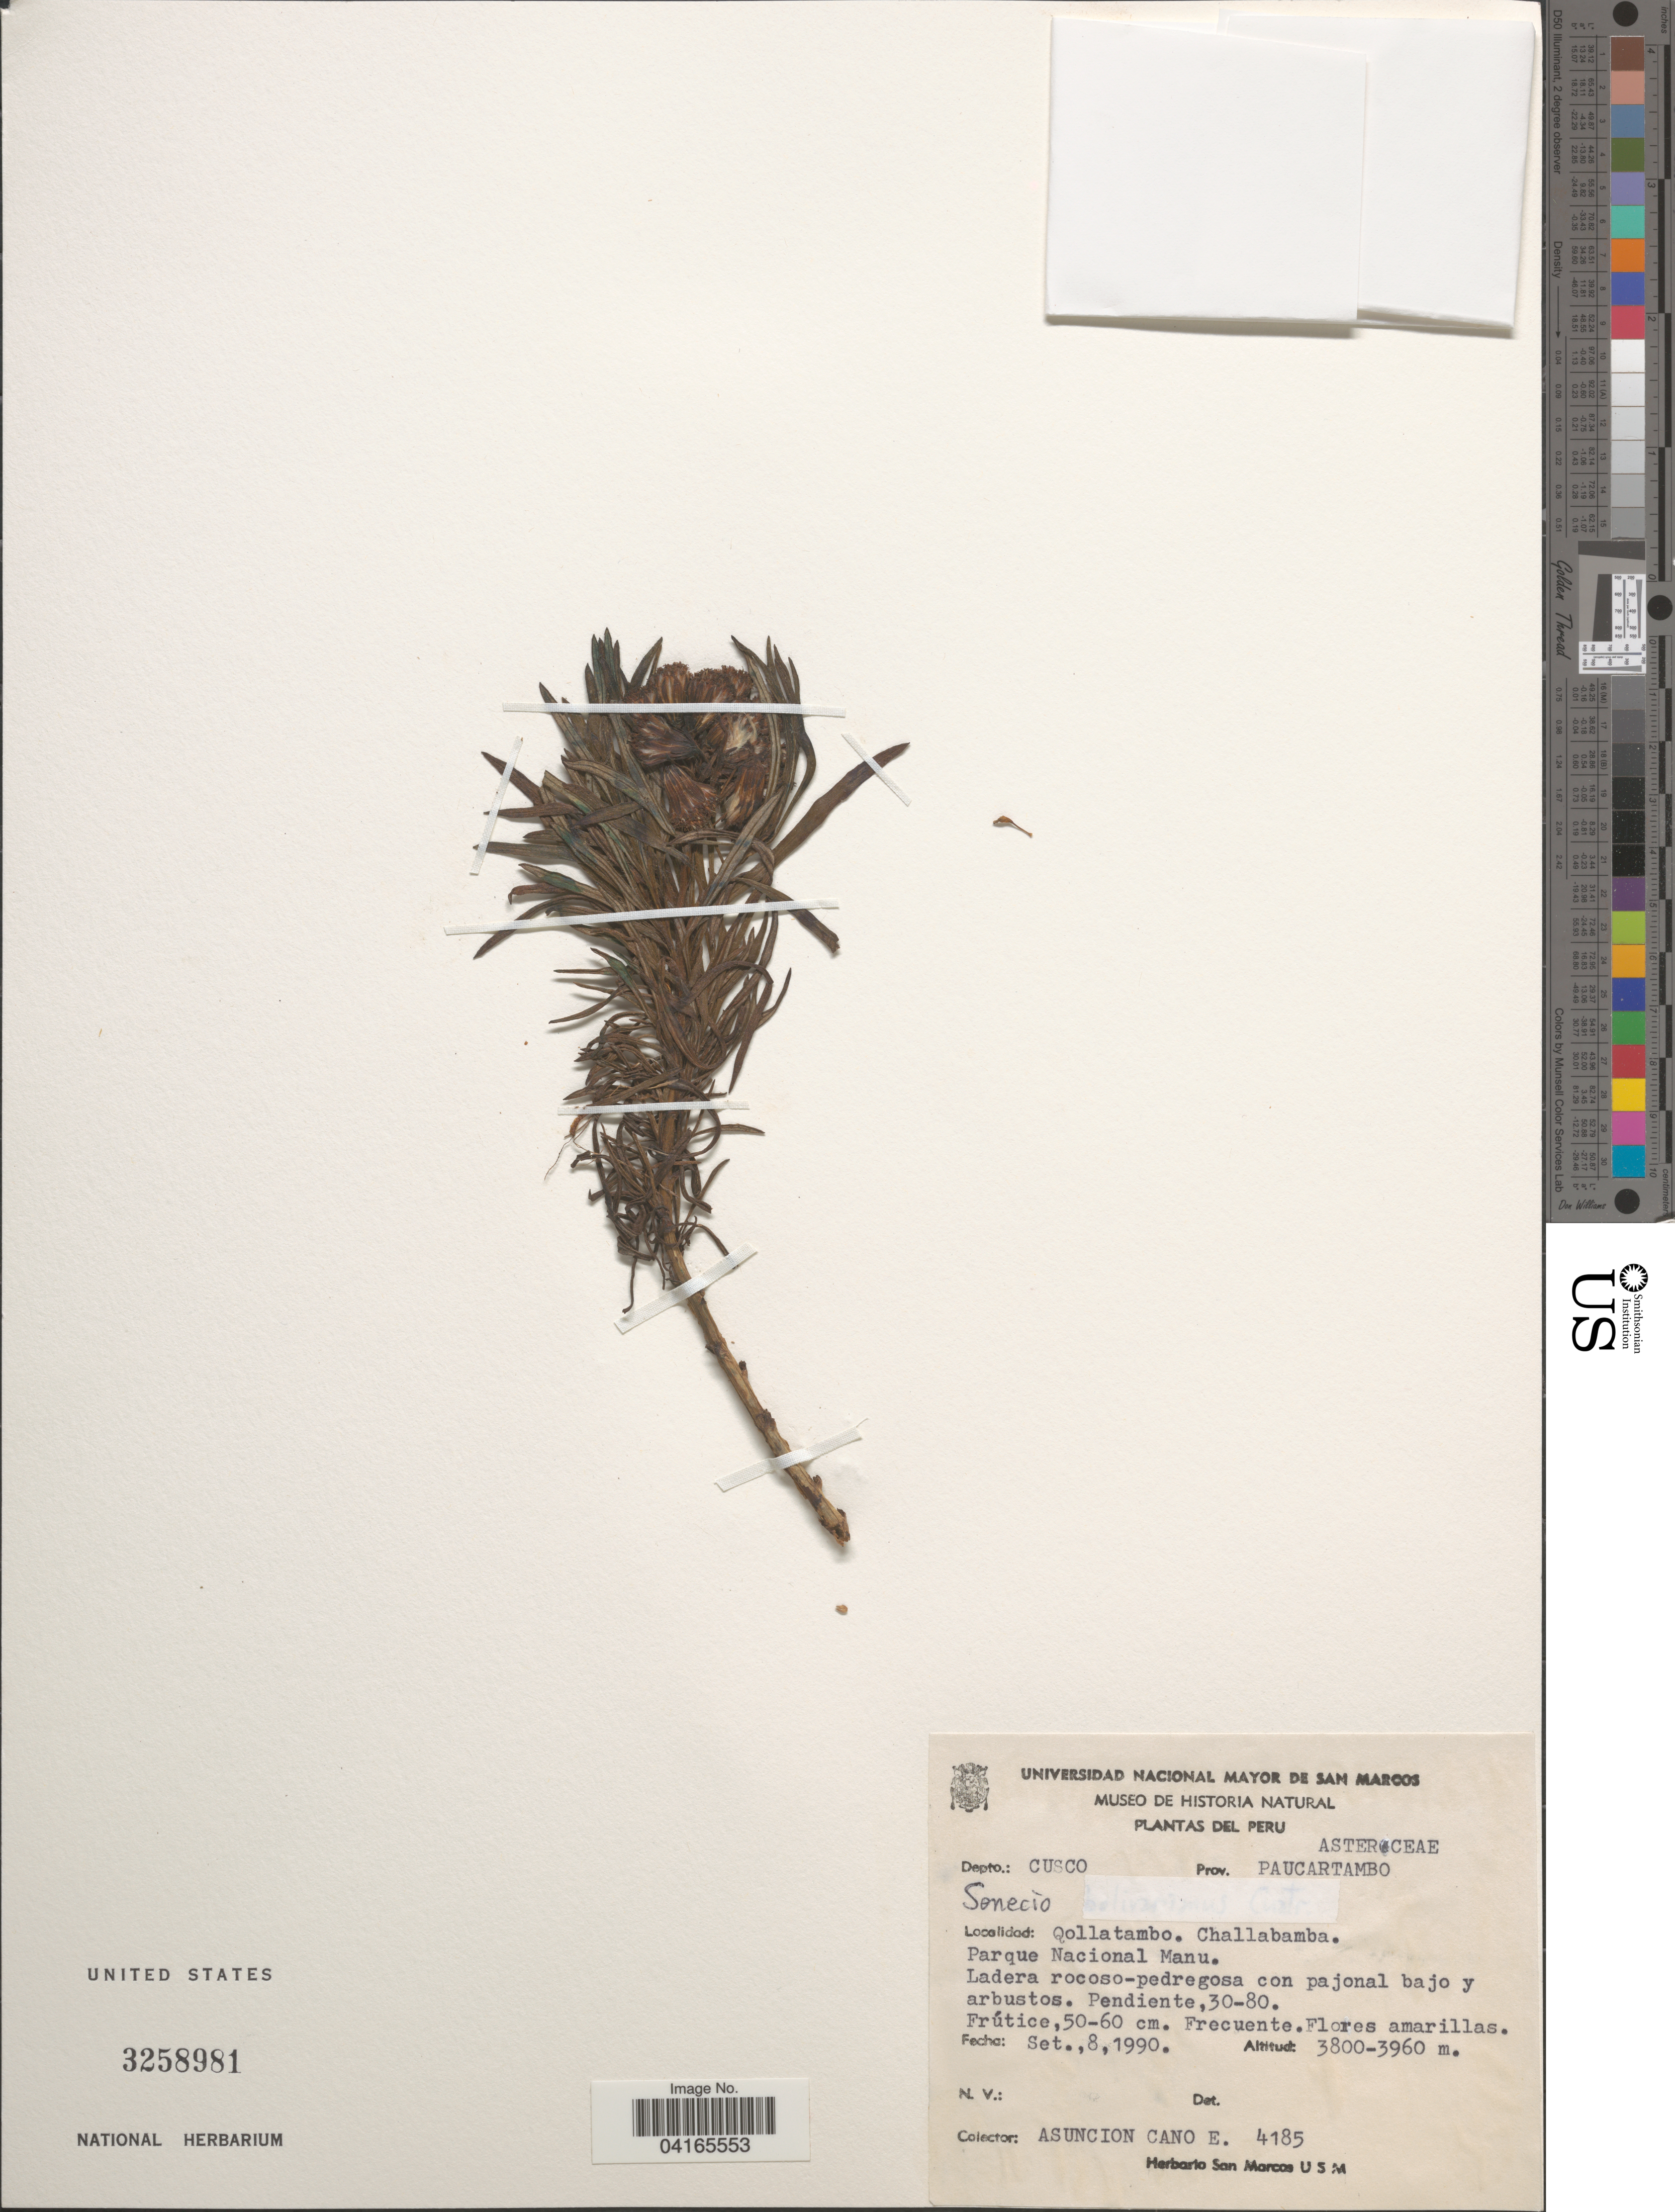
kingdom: Plantae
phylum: Tracheophyta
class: Magnoliopsida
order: Asterales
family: Asteraceae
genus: Senecio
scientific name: Senecio sp.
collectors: A. Cano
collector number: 4185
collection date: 1990-09-08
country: Peru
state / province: Cusco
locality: Depto.: Cusco. Prov. Paucartambo. Qollatambo. Chalabamba. Parque Nacional Manu.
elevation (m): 3800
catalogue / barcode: US 3258981